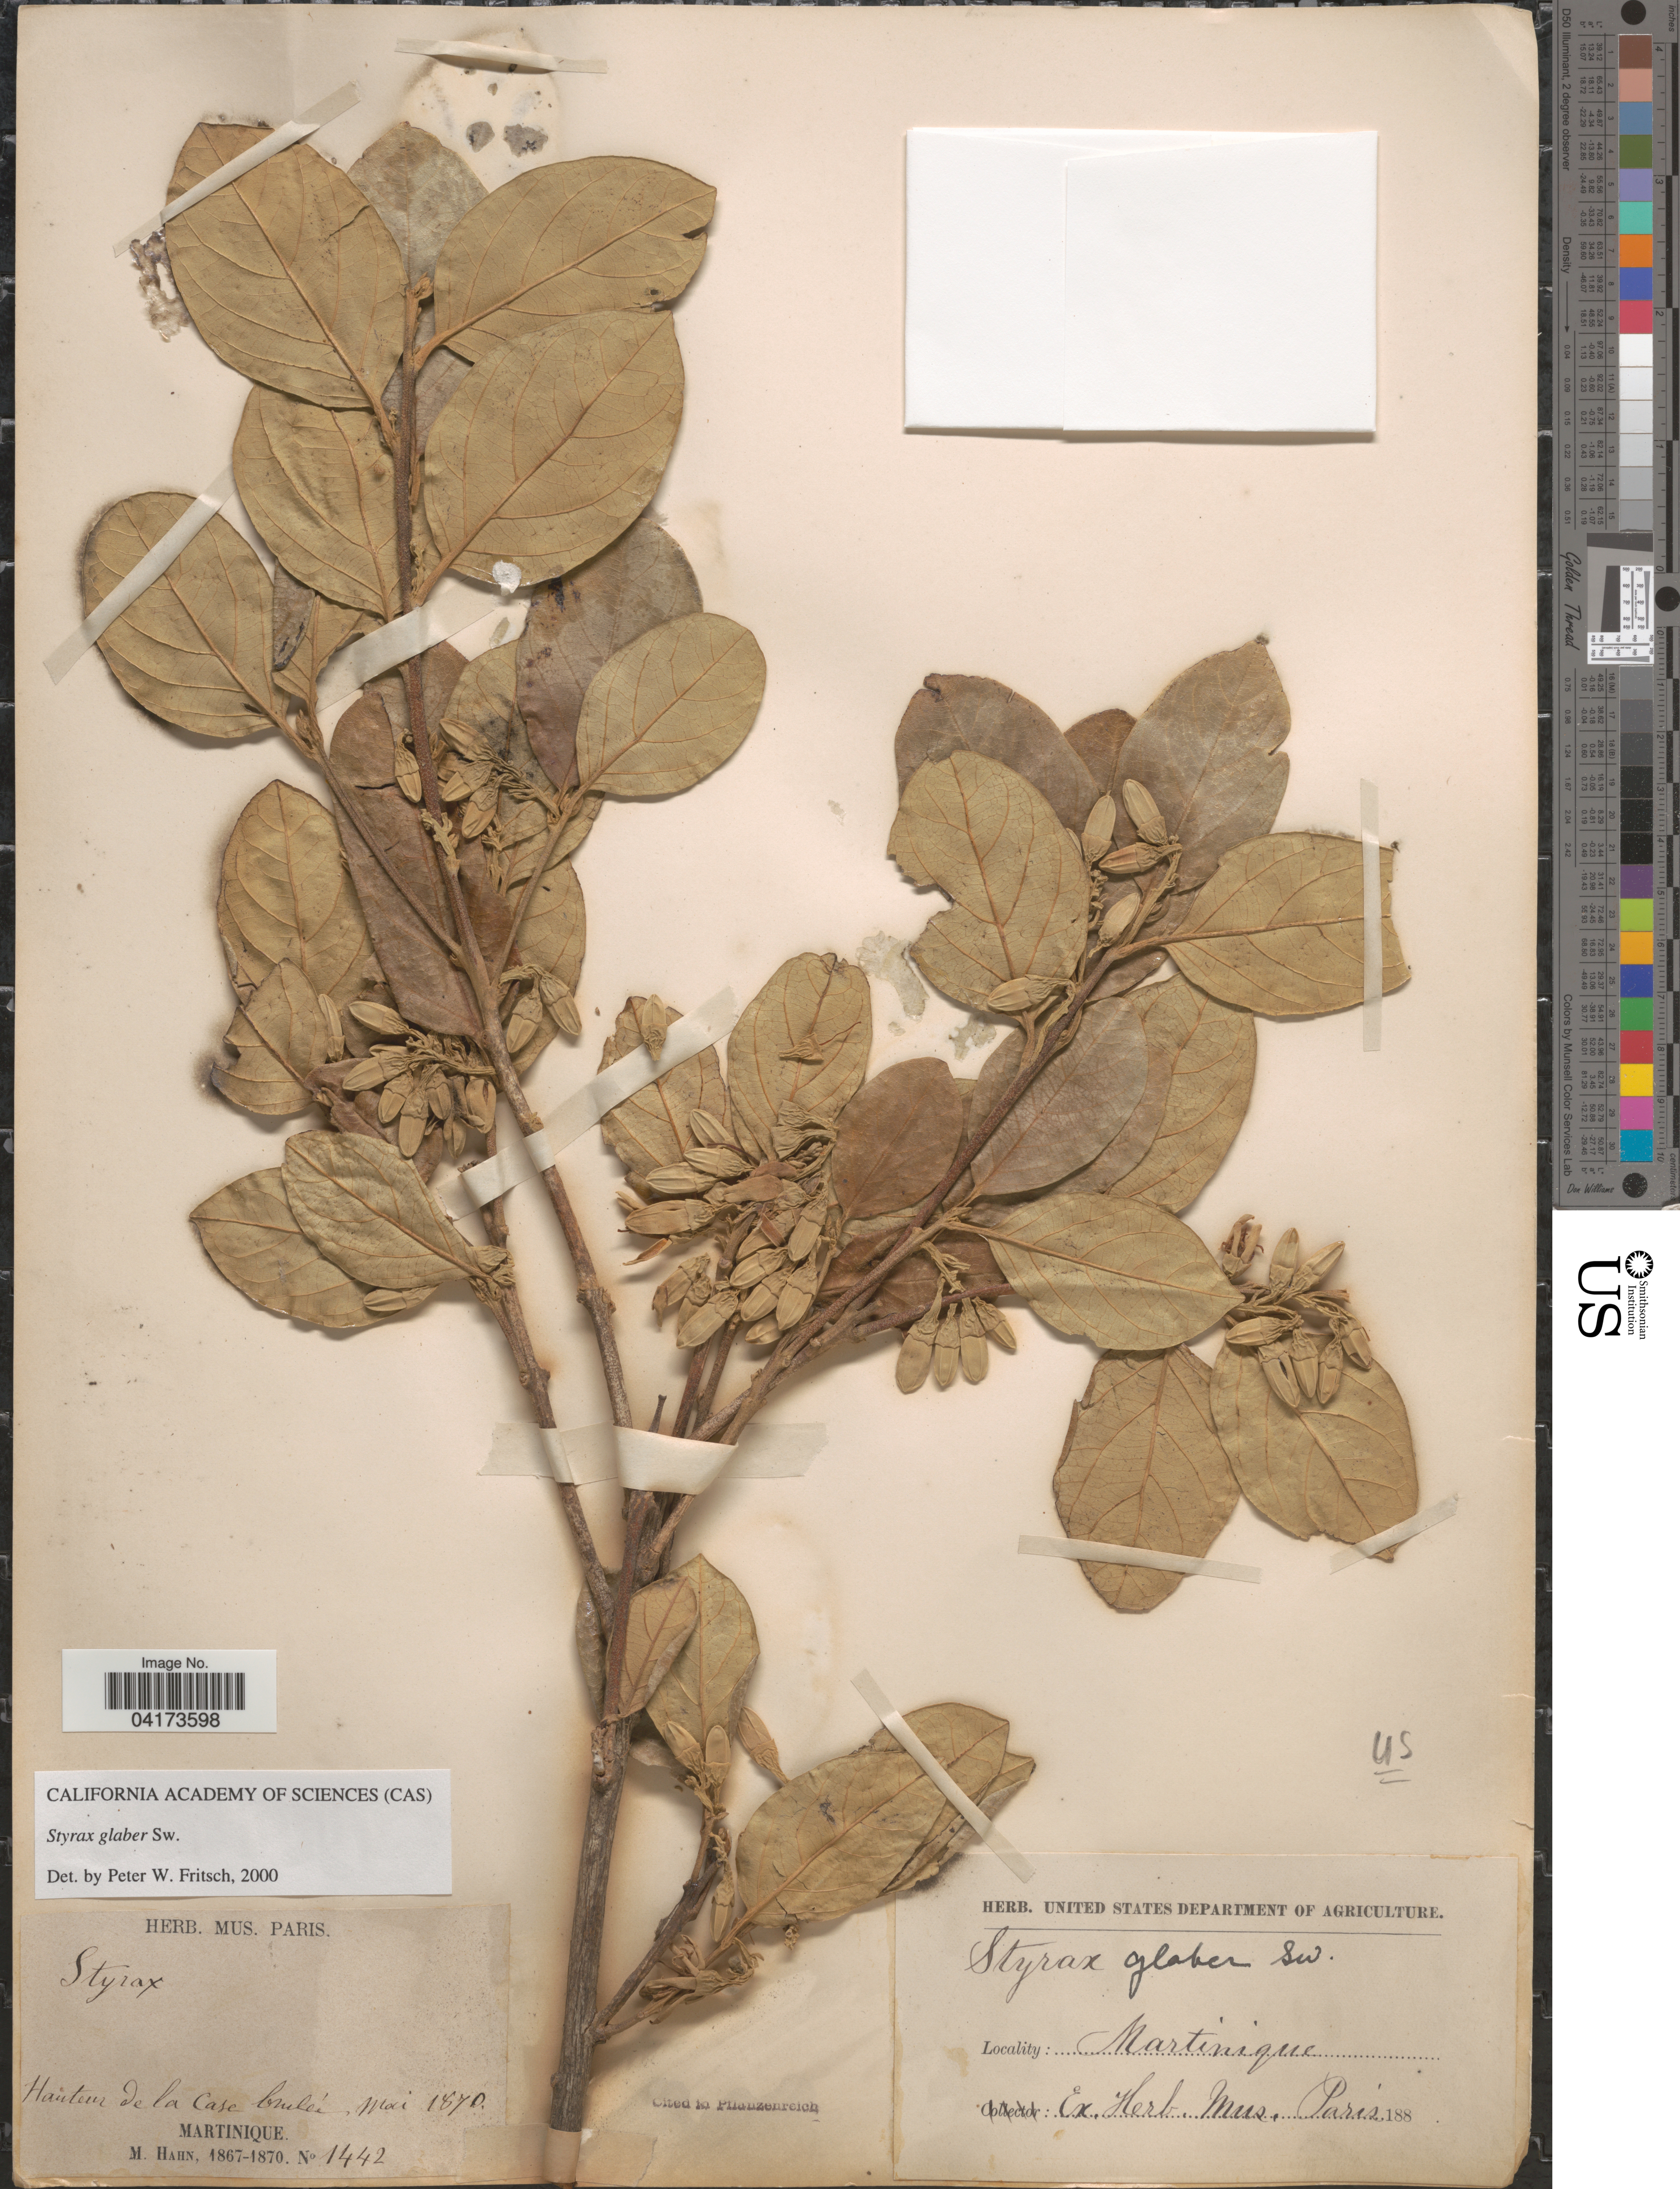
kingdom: Plantae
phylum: Tracheophyta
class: Magnoliopsida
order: Ericales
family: Styracaceae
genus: Styrax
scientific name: Styrax glaber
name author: Sw.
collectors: M. Hahn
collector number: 1442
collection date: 1870-05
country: Martinique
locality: Hauteur de la Case bruleé.